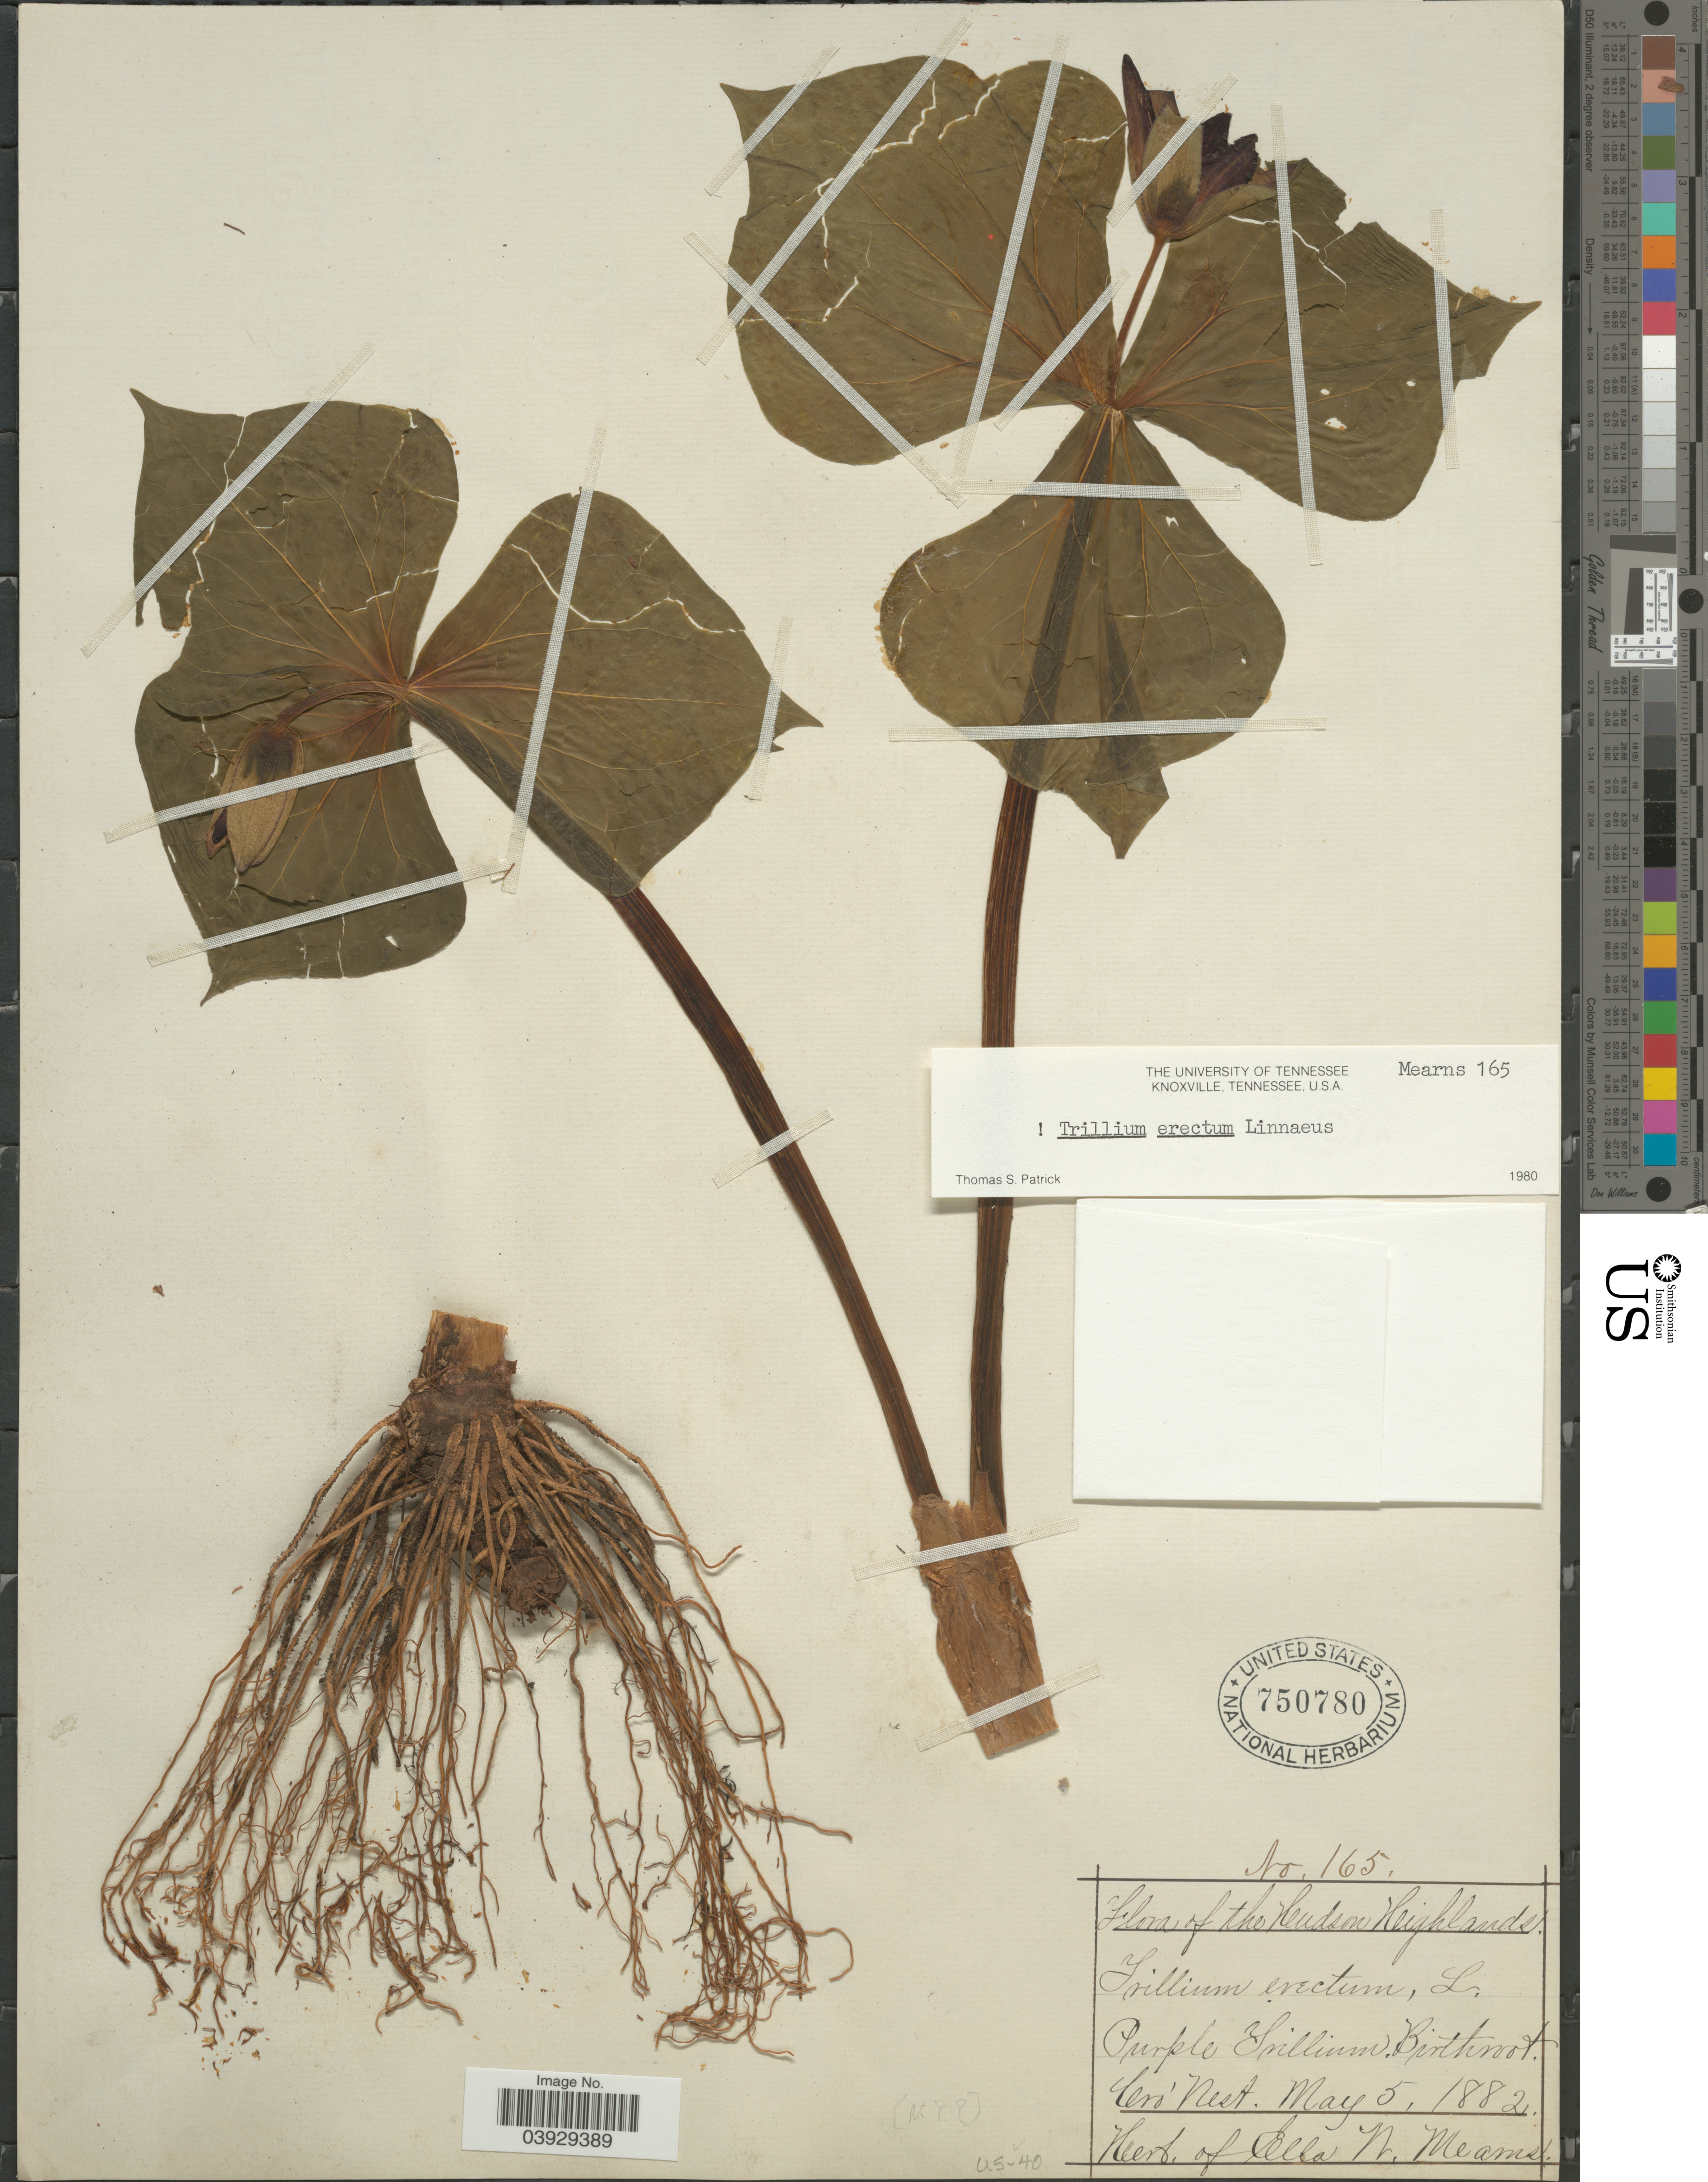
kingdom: Plantae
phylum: Tracheophyta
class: Liliopsida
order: Liliales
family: Melanthiaceae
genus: Trillium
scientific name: Trillium erectum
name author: L.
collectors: ex herb. Ella W. Mearns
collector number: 165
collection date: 1882-05-05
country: United States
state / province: New York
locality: Hudson Highlands. Cro' Nest.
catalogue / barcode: US 750780